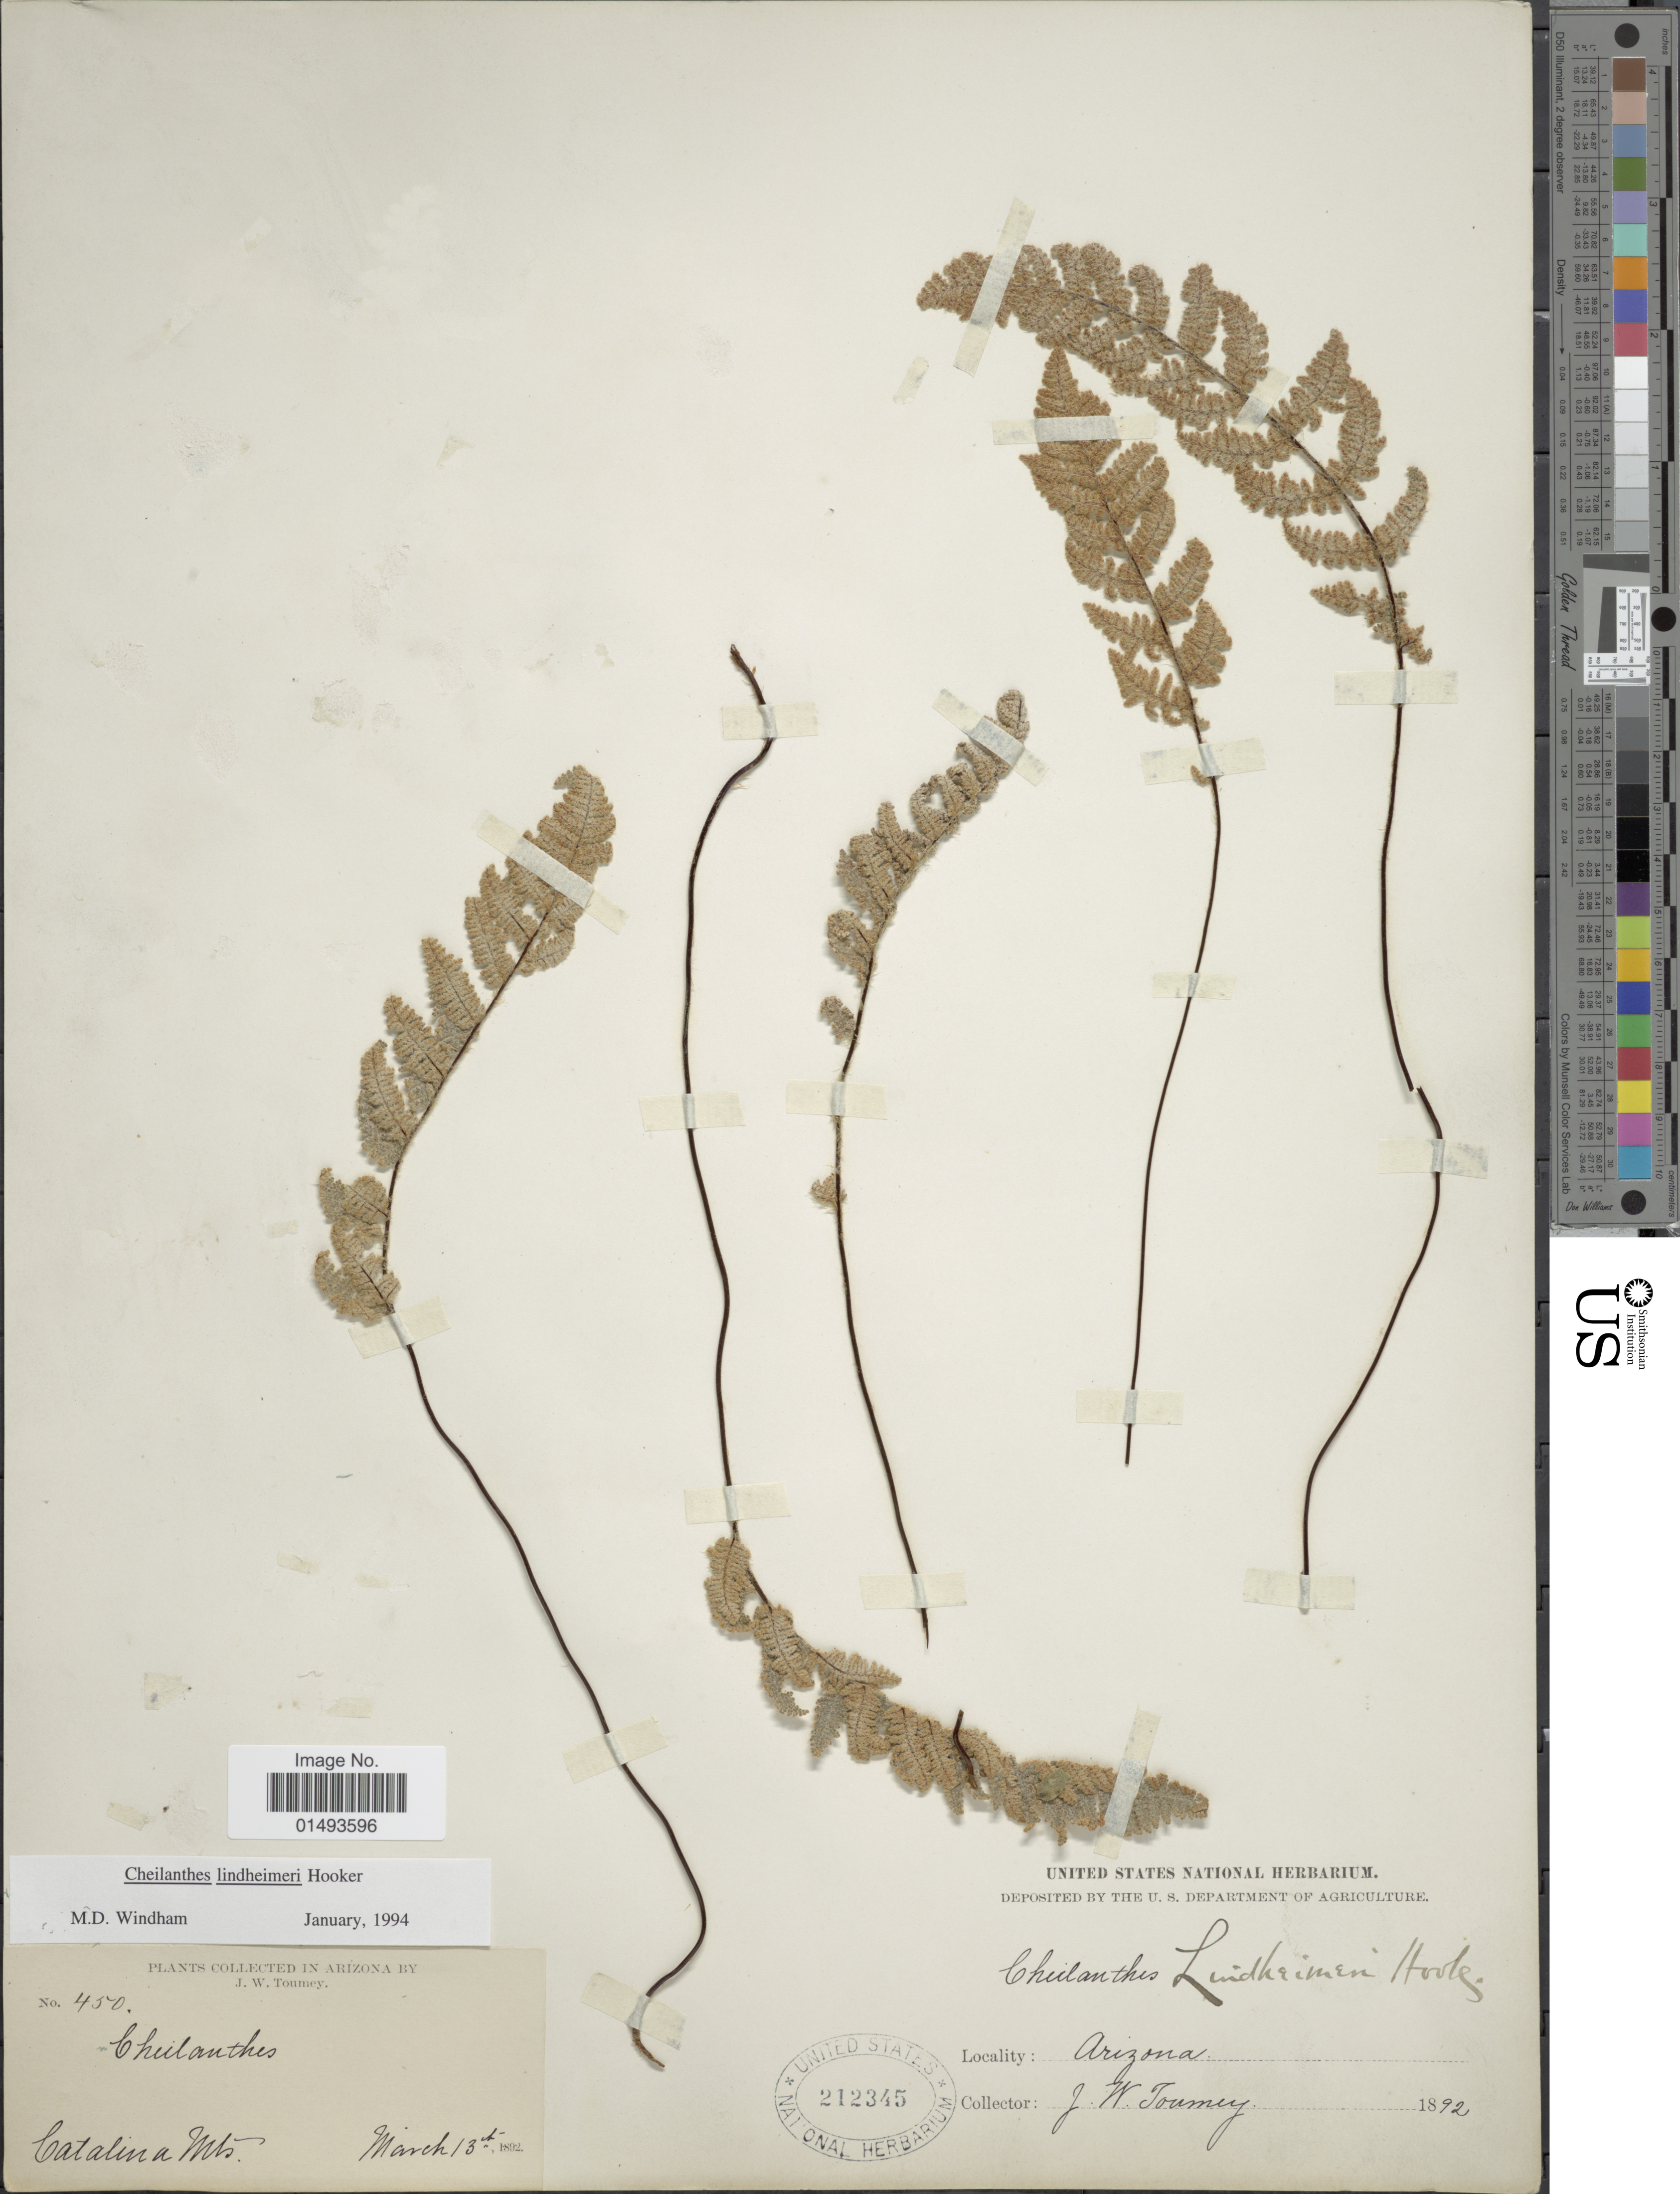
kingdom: Plantae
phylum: Tracheophyta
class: Polypodiopsida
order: Polypodiales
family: Pteridaceae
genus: Myriopteris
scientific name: Myriopteris lindheimeri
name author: (Hook.) J. Sm.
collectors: J. W. Toumey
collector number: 450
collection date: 1892-03-13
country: United States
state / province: Arizona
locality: Arizona, Catalina Mts.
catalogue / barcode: US 212345